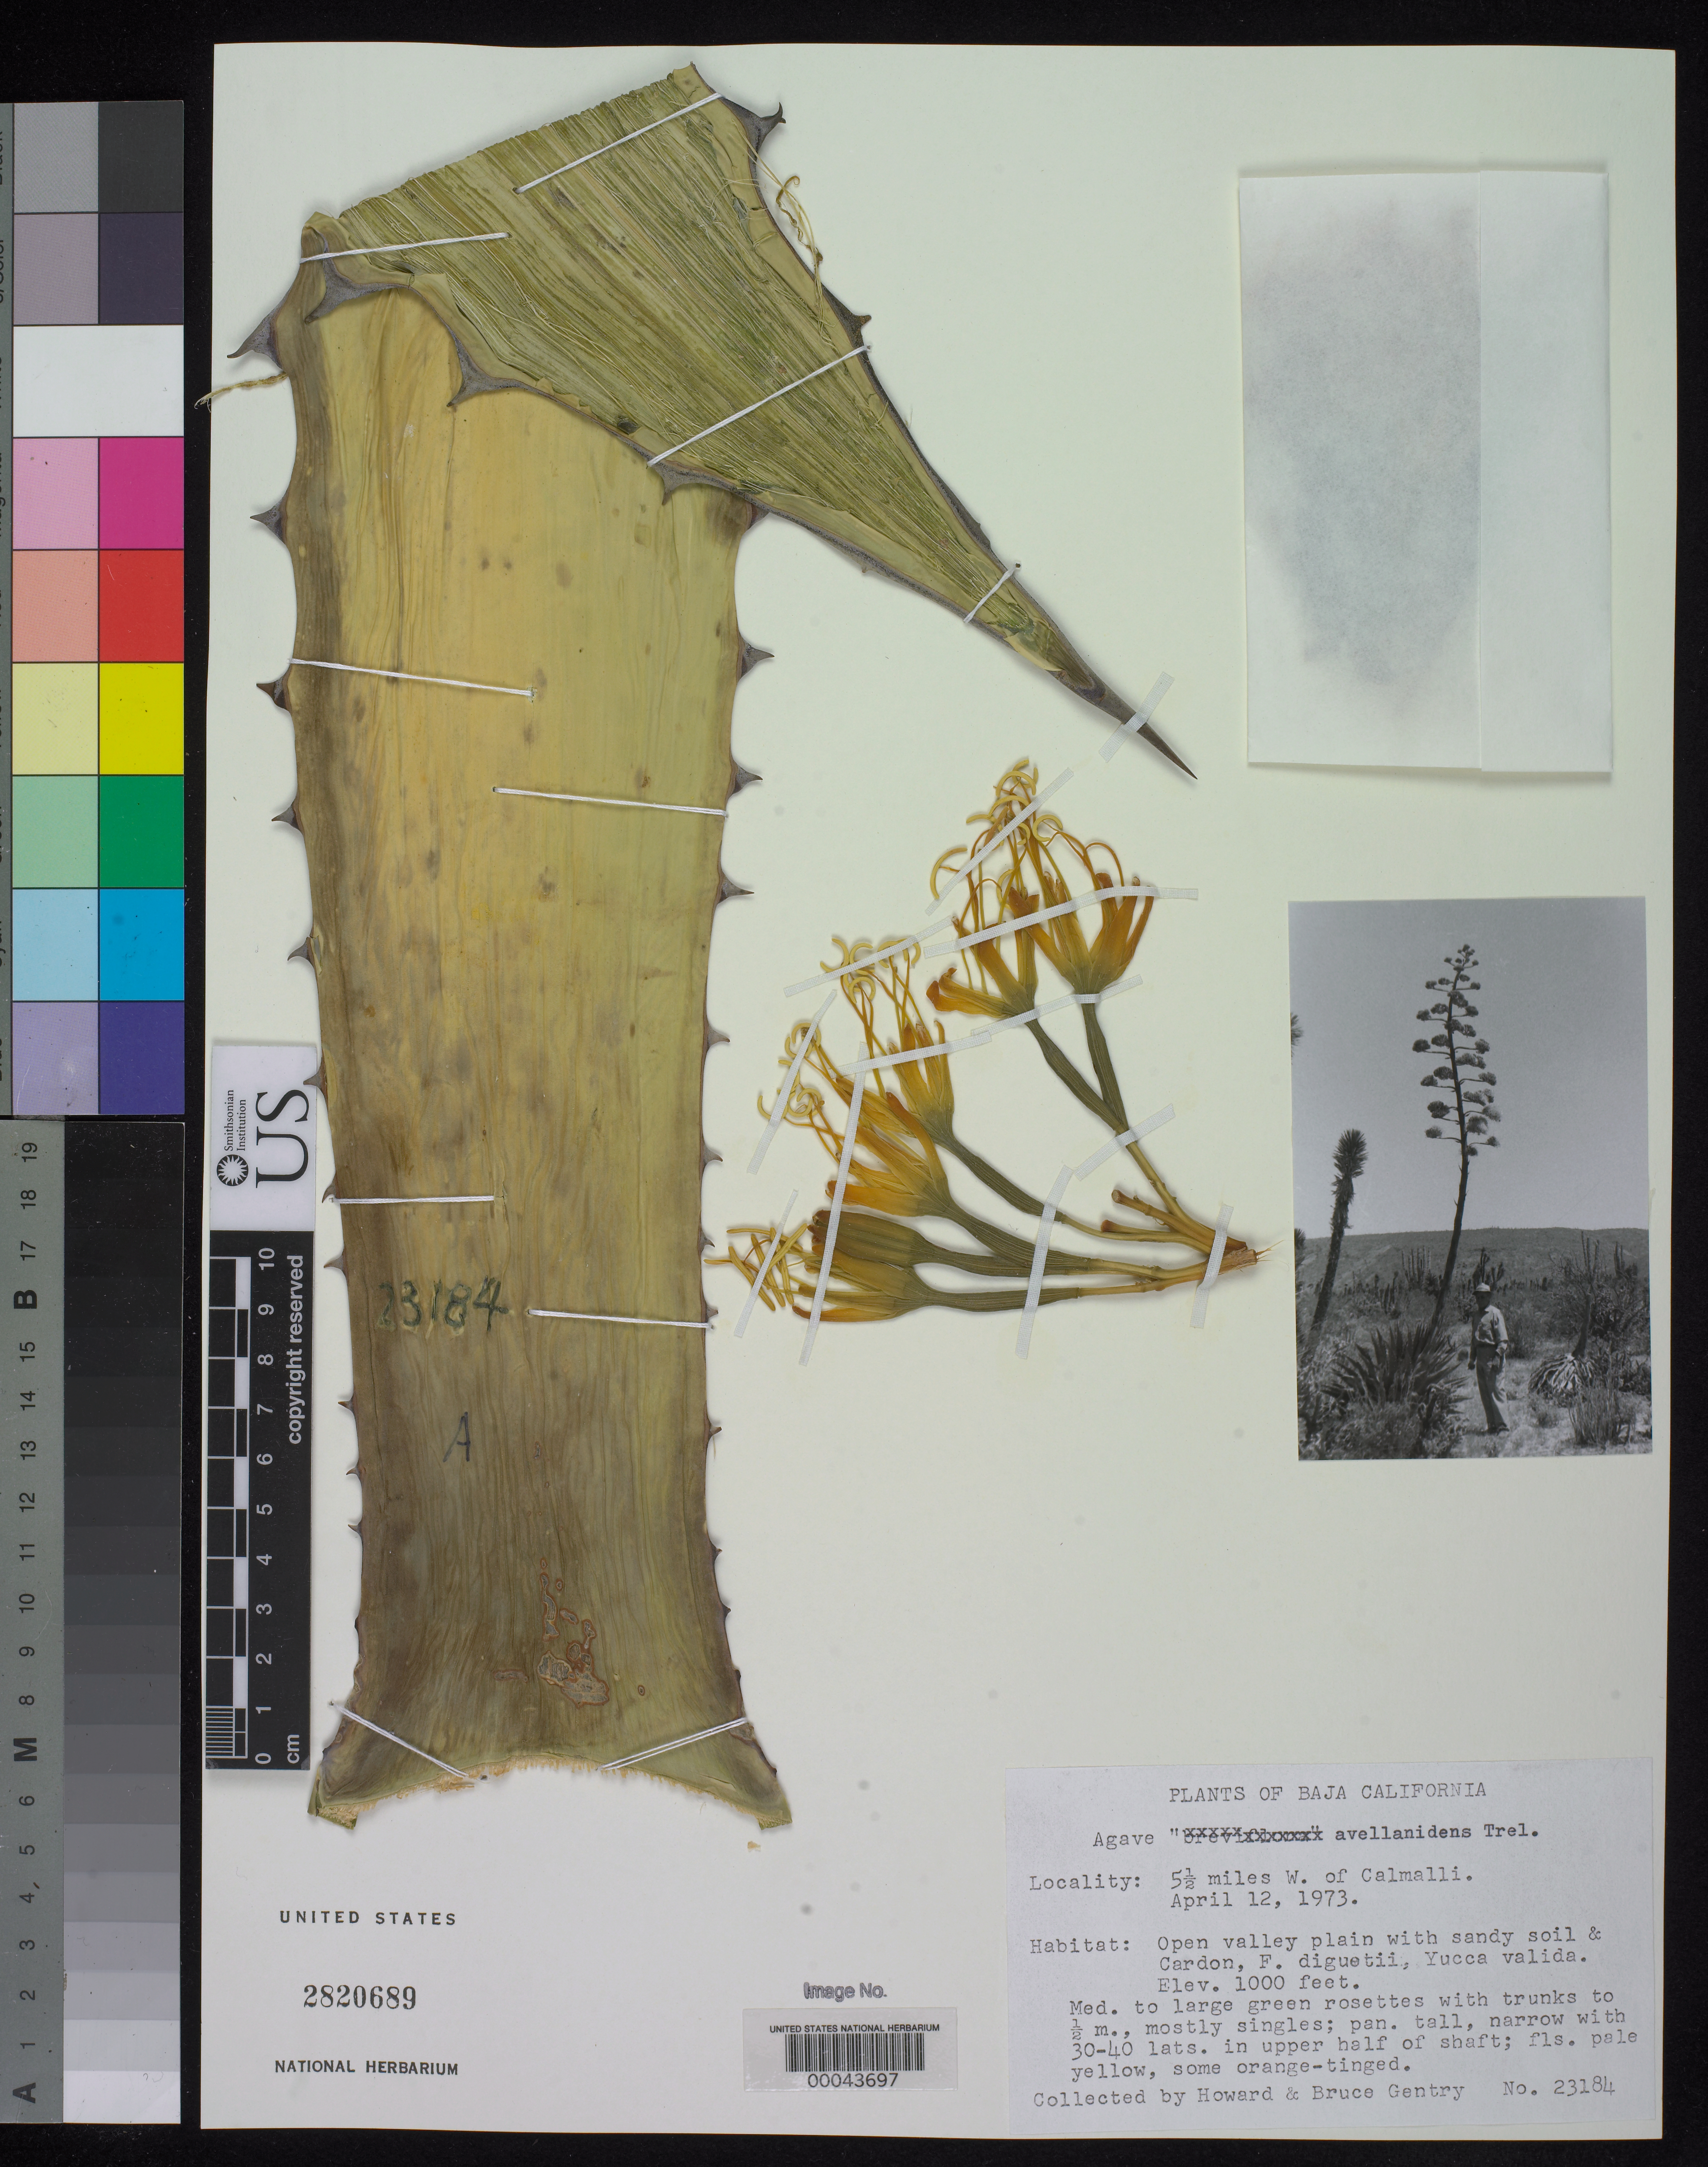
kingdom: Plantae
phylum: Tracheophyta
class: Liliopsida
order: Asparagales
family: Asparagaceae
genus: Agave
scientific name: Agave avellanidens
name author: Trel.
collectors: H. S. Gentry & B. Gentry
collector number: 23184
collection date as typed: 12 Apr 1973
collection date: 1973-04-12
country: Mexico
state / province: Baja California Sur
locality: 5 .5 mi W of Calmalli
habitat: Open valley plain w/sandy soil.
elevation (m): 305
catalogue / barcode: US 2820689